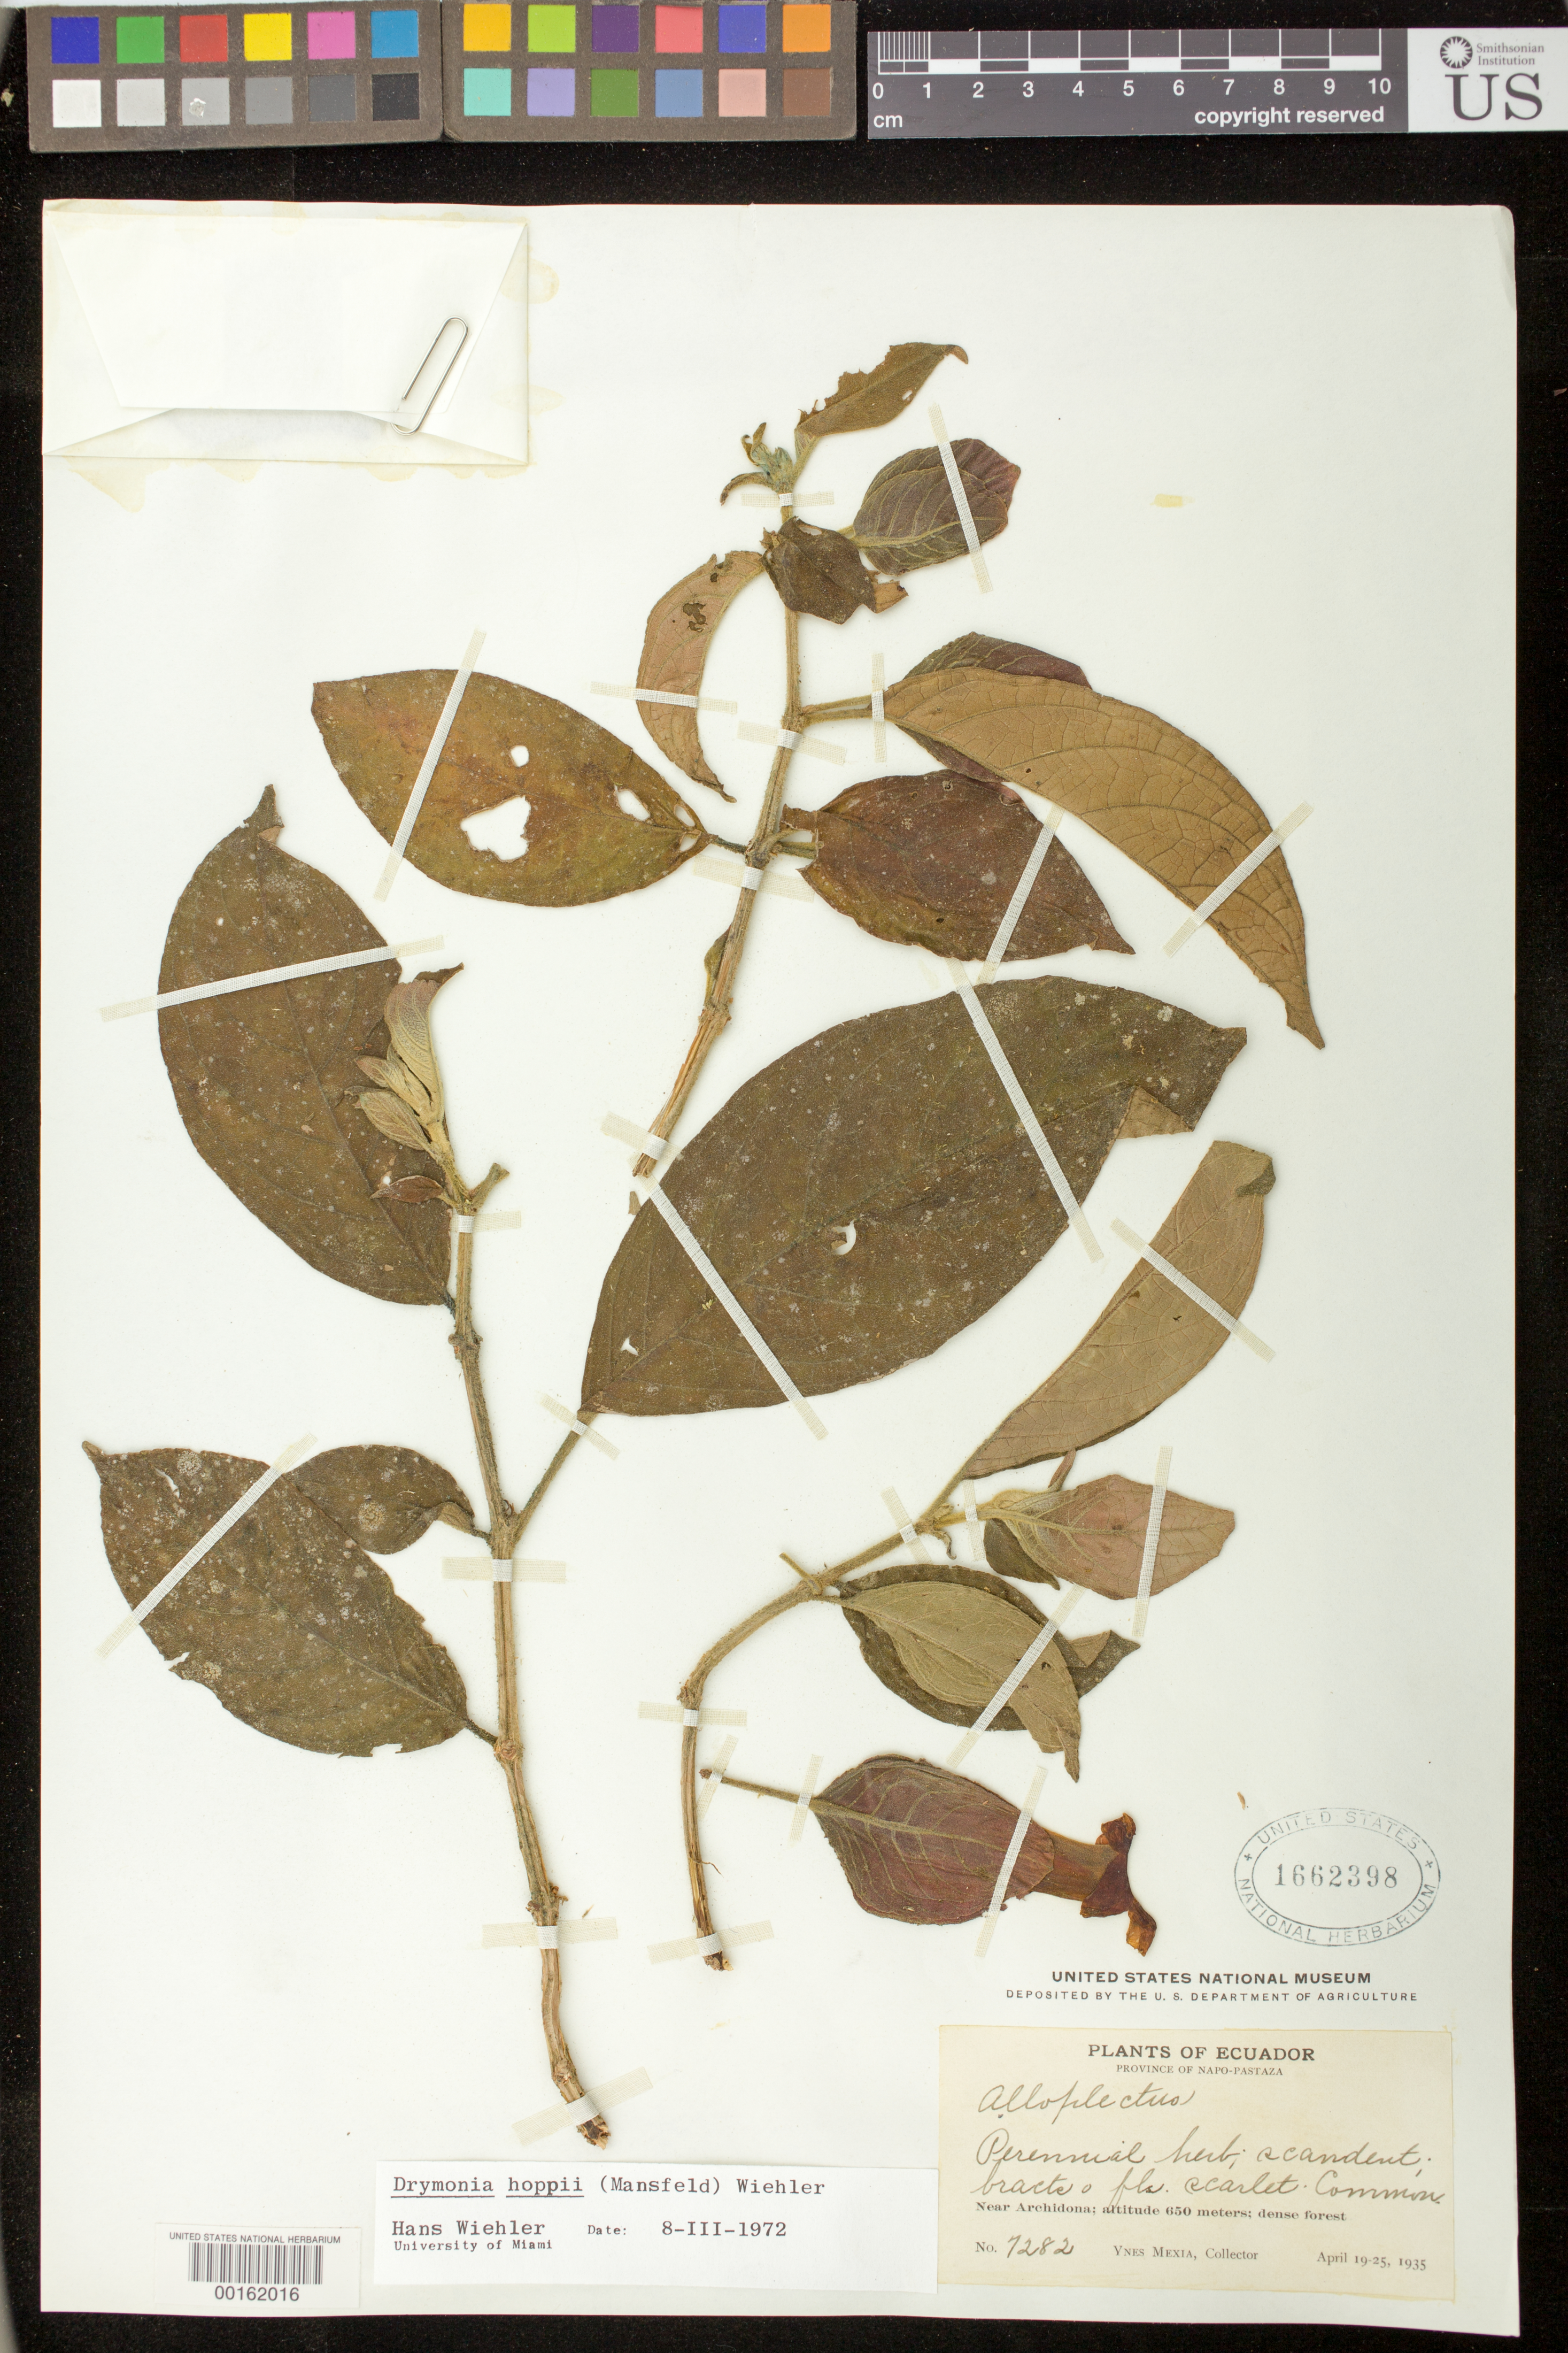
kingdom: Plantae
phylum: Tracheophyta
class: Magnoliopsida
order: Lamiales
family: Gesneriaceae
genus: Drymonia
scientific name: Drymonia hoppii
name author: (Mansf.) Wiehler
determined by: Skog, Laurence E.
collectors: Y. Mexia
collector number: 7282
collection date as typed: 19-25 Apr 1935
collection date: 1935-04-19/1935-04-25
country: Ecuador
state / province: Napo / Pastaza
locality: Near Archidona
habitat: Dense forest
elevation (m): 650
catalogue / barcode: US 1662398